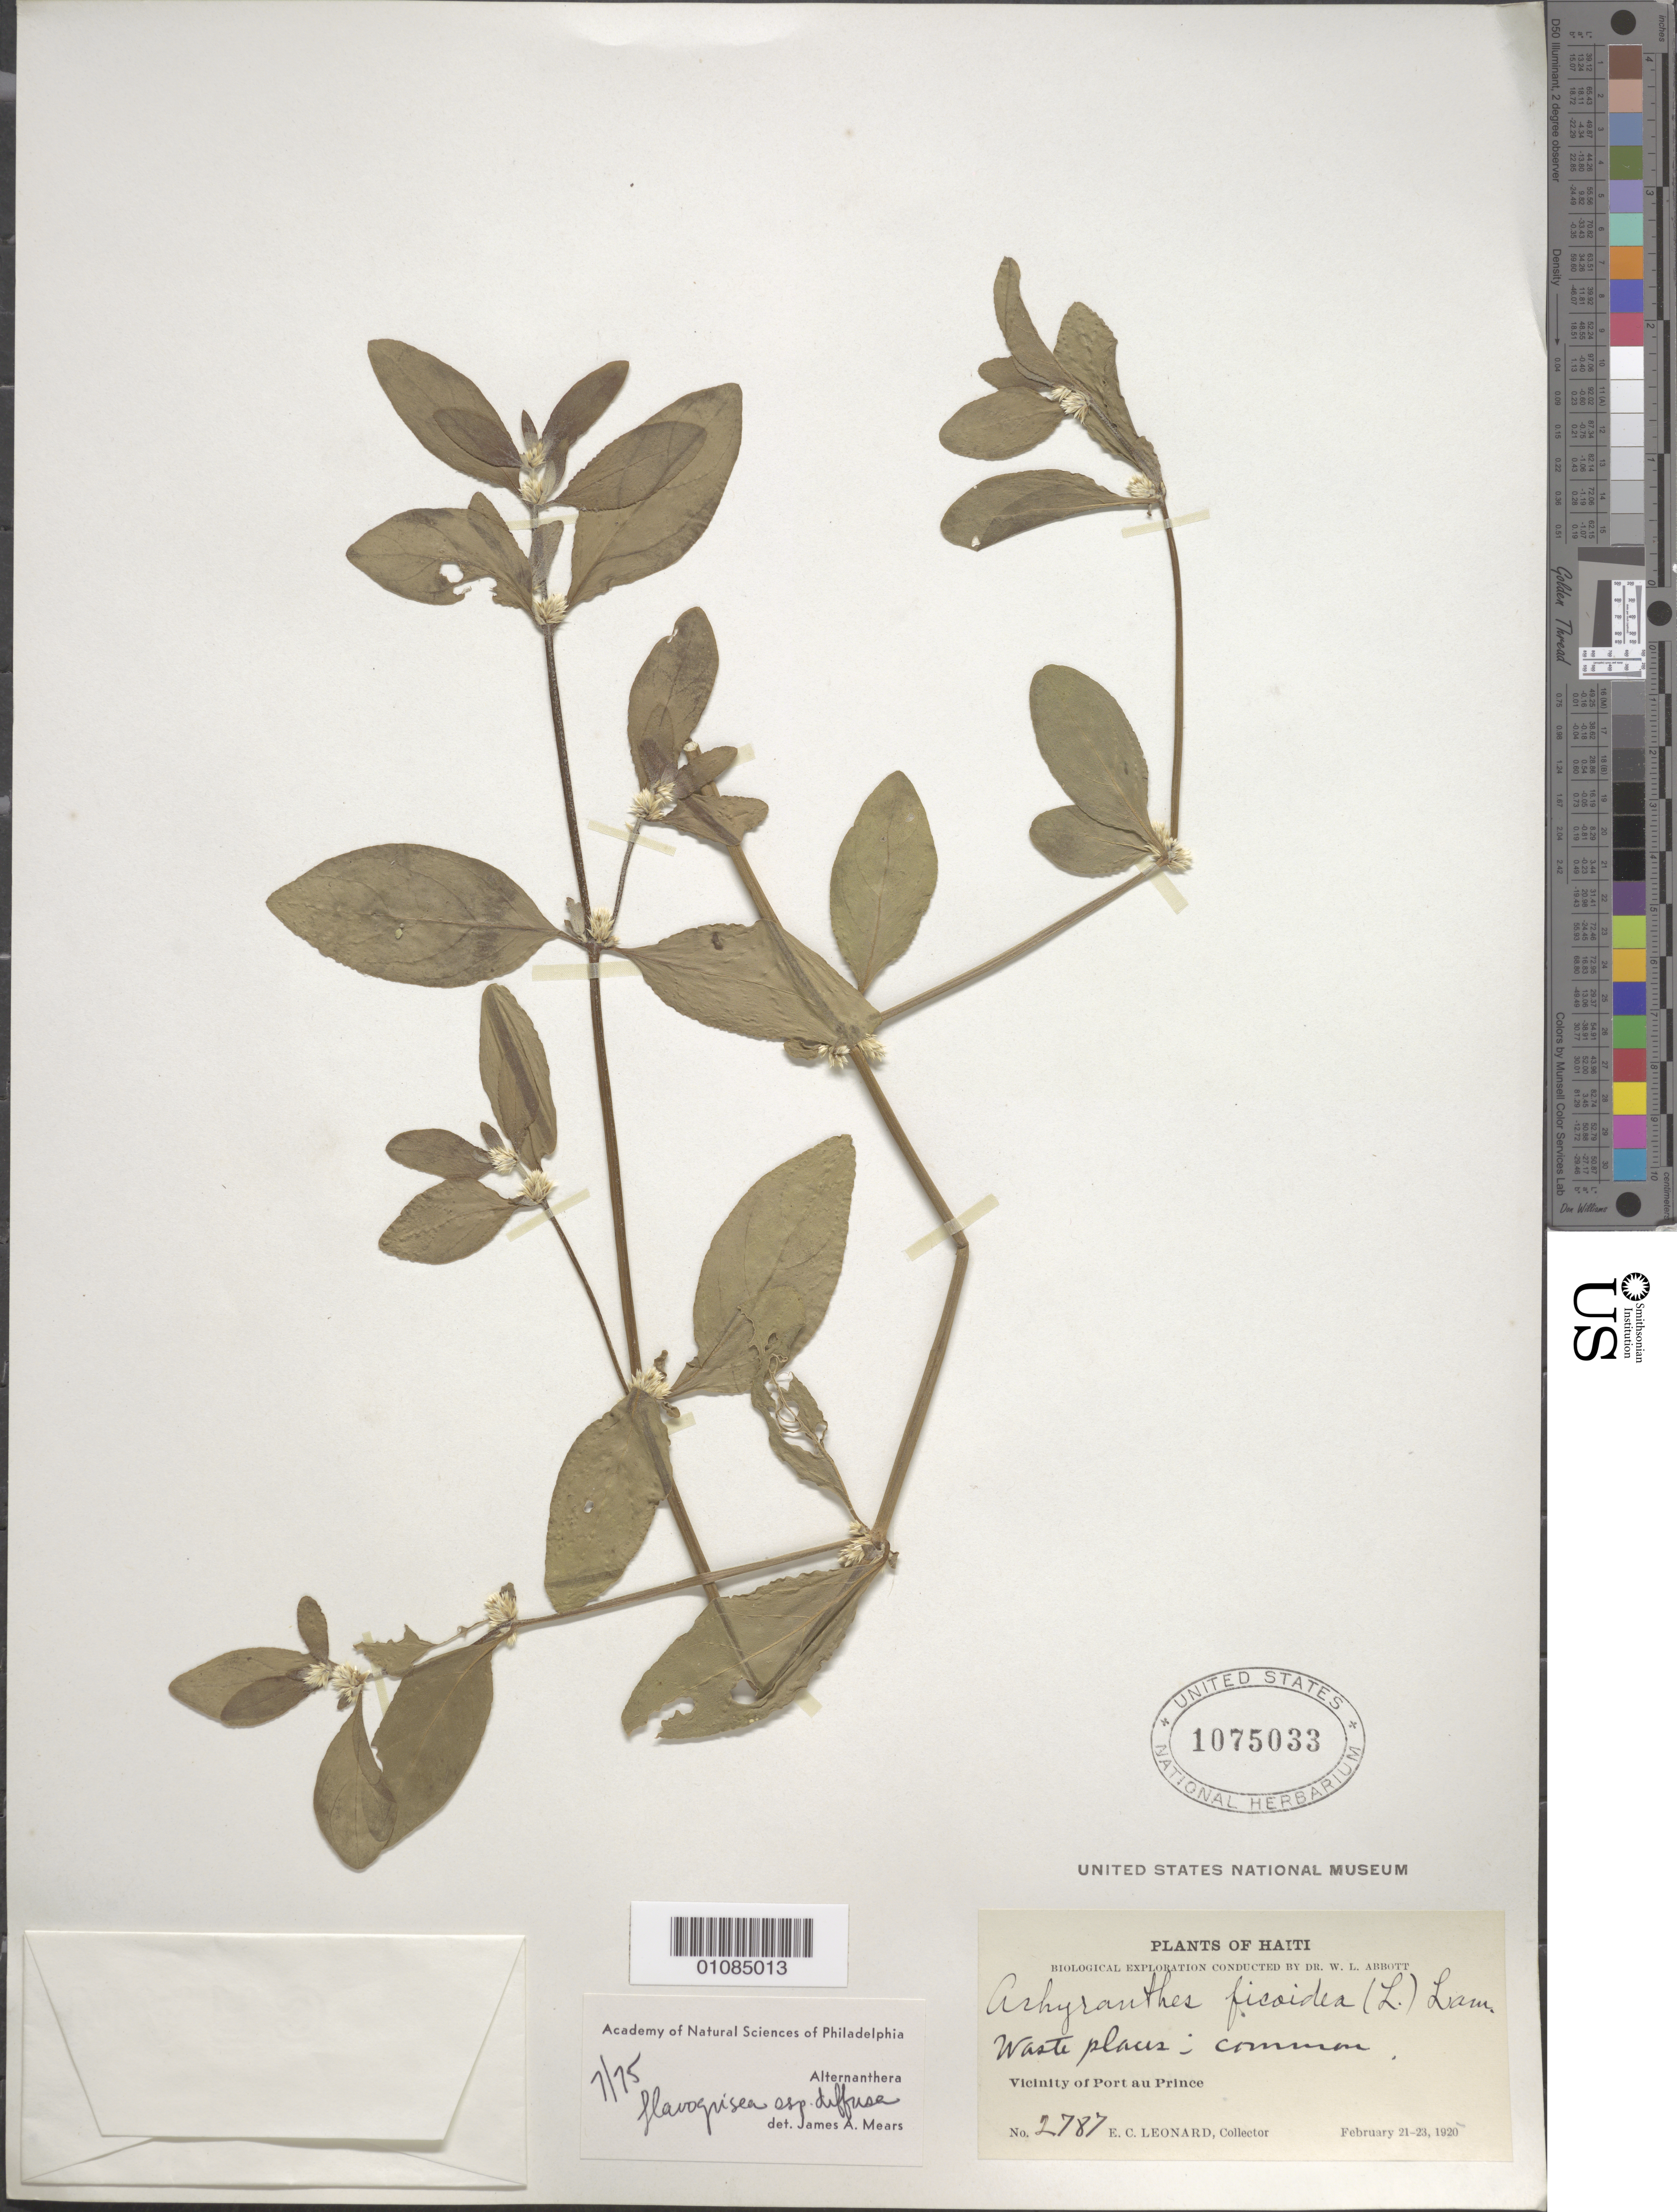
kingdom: Plantae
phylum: Tracheophyta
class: Magnoliopsida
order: Caryophyllales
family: Amaranthaceae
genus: Alternanthera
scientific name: Alternanthera flavogrisea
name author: Urb.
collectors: E. C. Leonard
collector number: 2787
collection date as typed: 21 Feb 1920 to 23 Feb 1920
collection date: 1920-02-21/1920-02-23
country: Haiti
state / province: Óuest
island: Hispaniola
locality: Vicinity of Port au Prince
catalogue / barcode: US 1075033